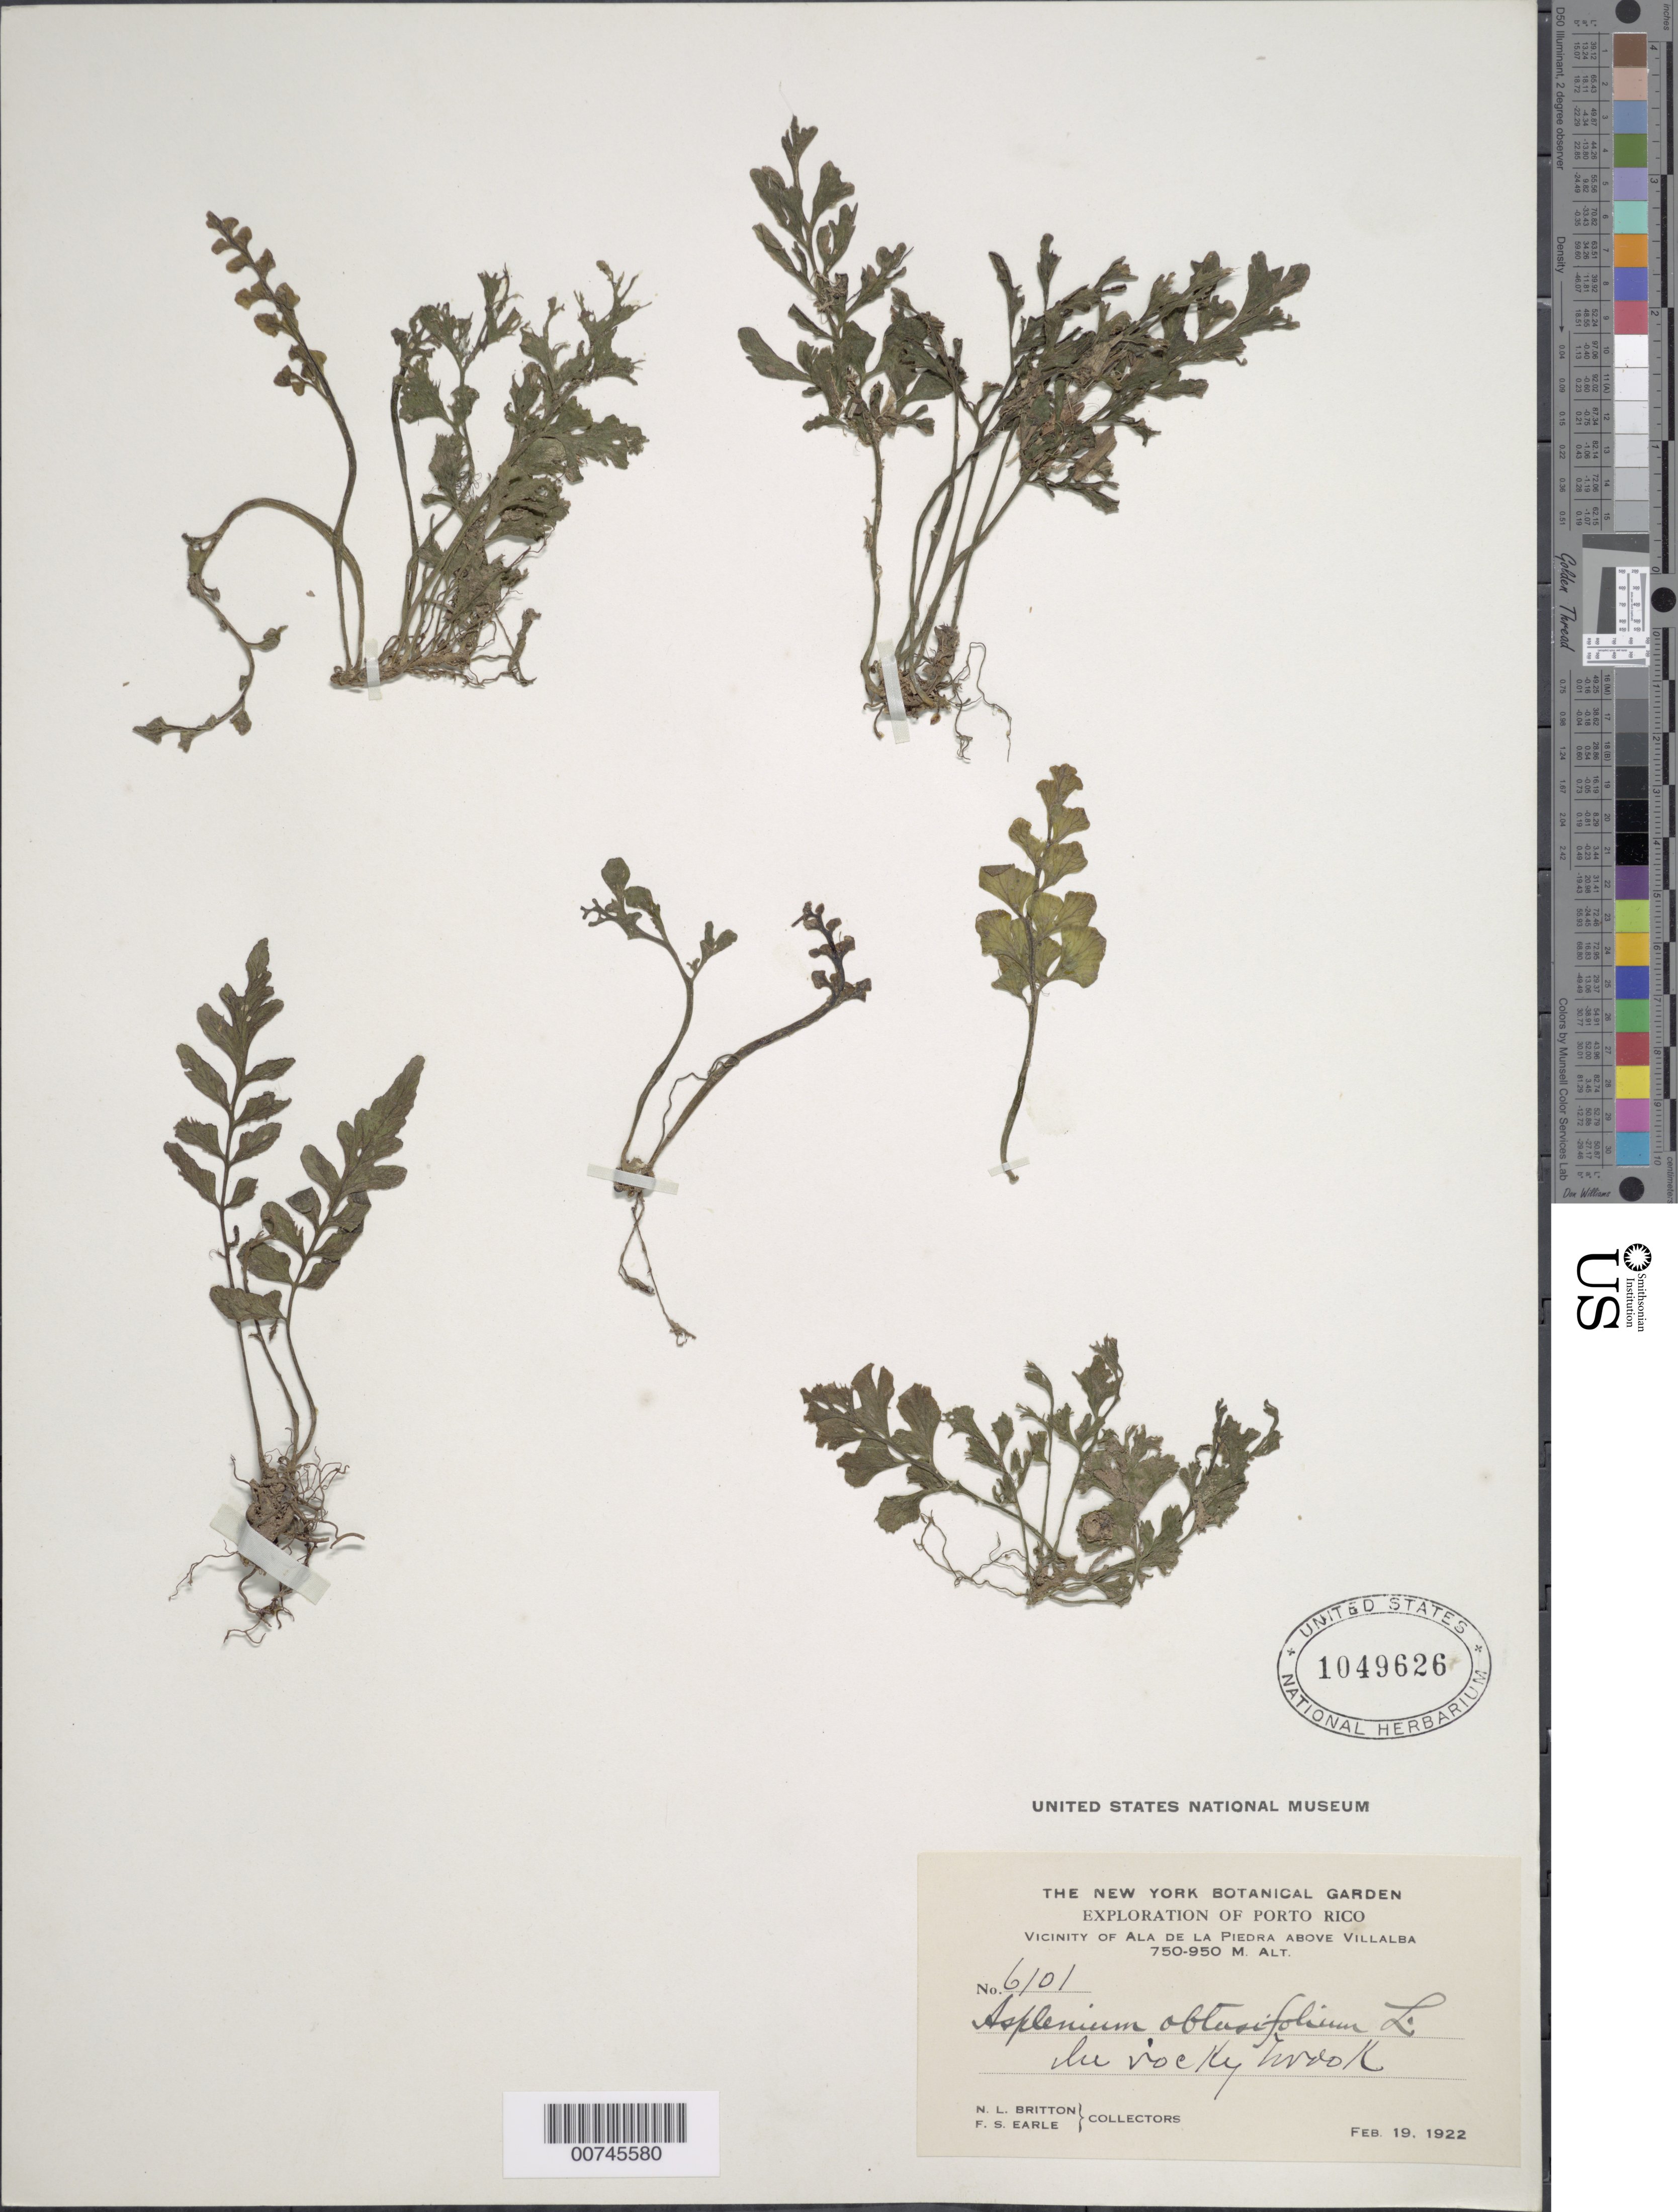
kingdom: Plantae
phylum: Tracheophyta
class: Polypodiopsida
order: Polypodiales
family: Aspleniaceae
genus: Asplenium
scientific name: Asplenium obtusifolium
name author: L.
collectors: N. Britton & F. S. Earle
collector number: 6101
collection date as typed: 19 Feb 1922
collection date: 1922-02-19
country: Puerto Rico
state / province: Villalba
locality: Vicinity of Ala de la Piedra above Villalba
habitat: In rocky place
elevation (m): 750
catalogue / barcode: US 1049626